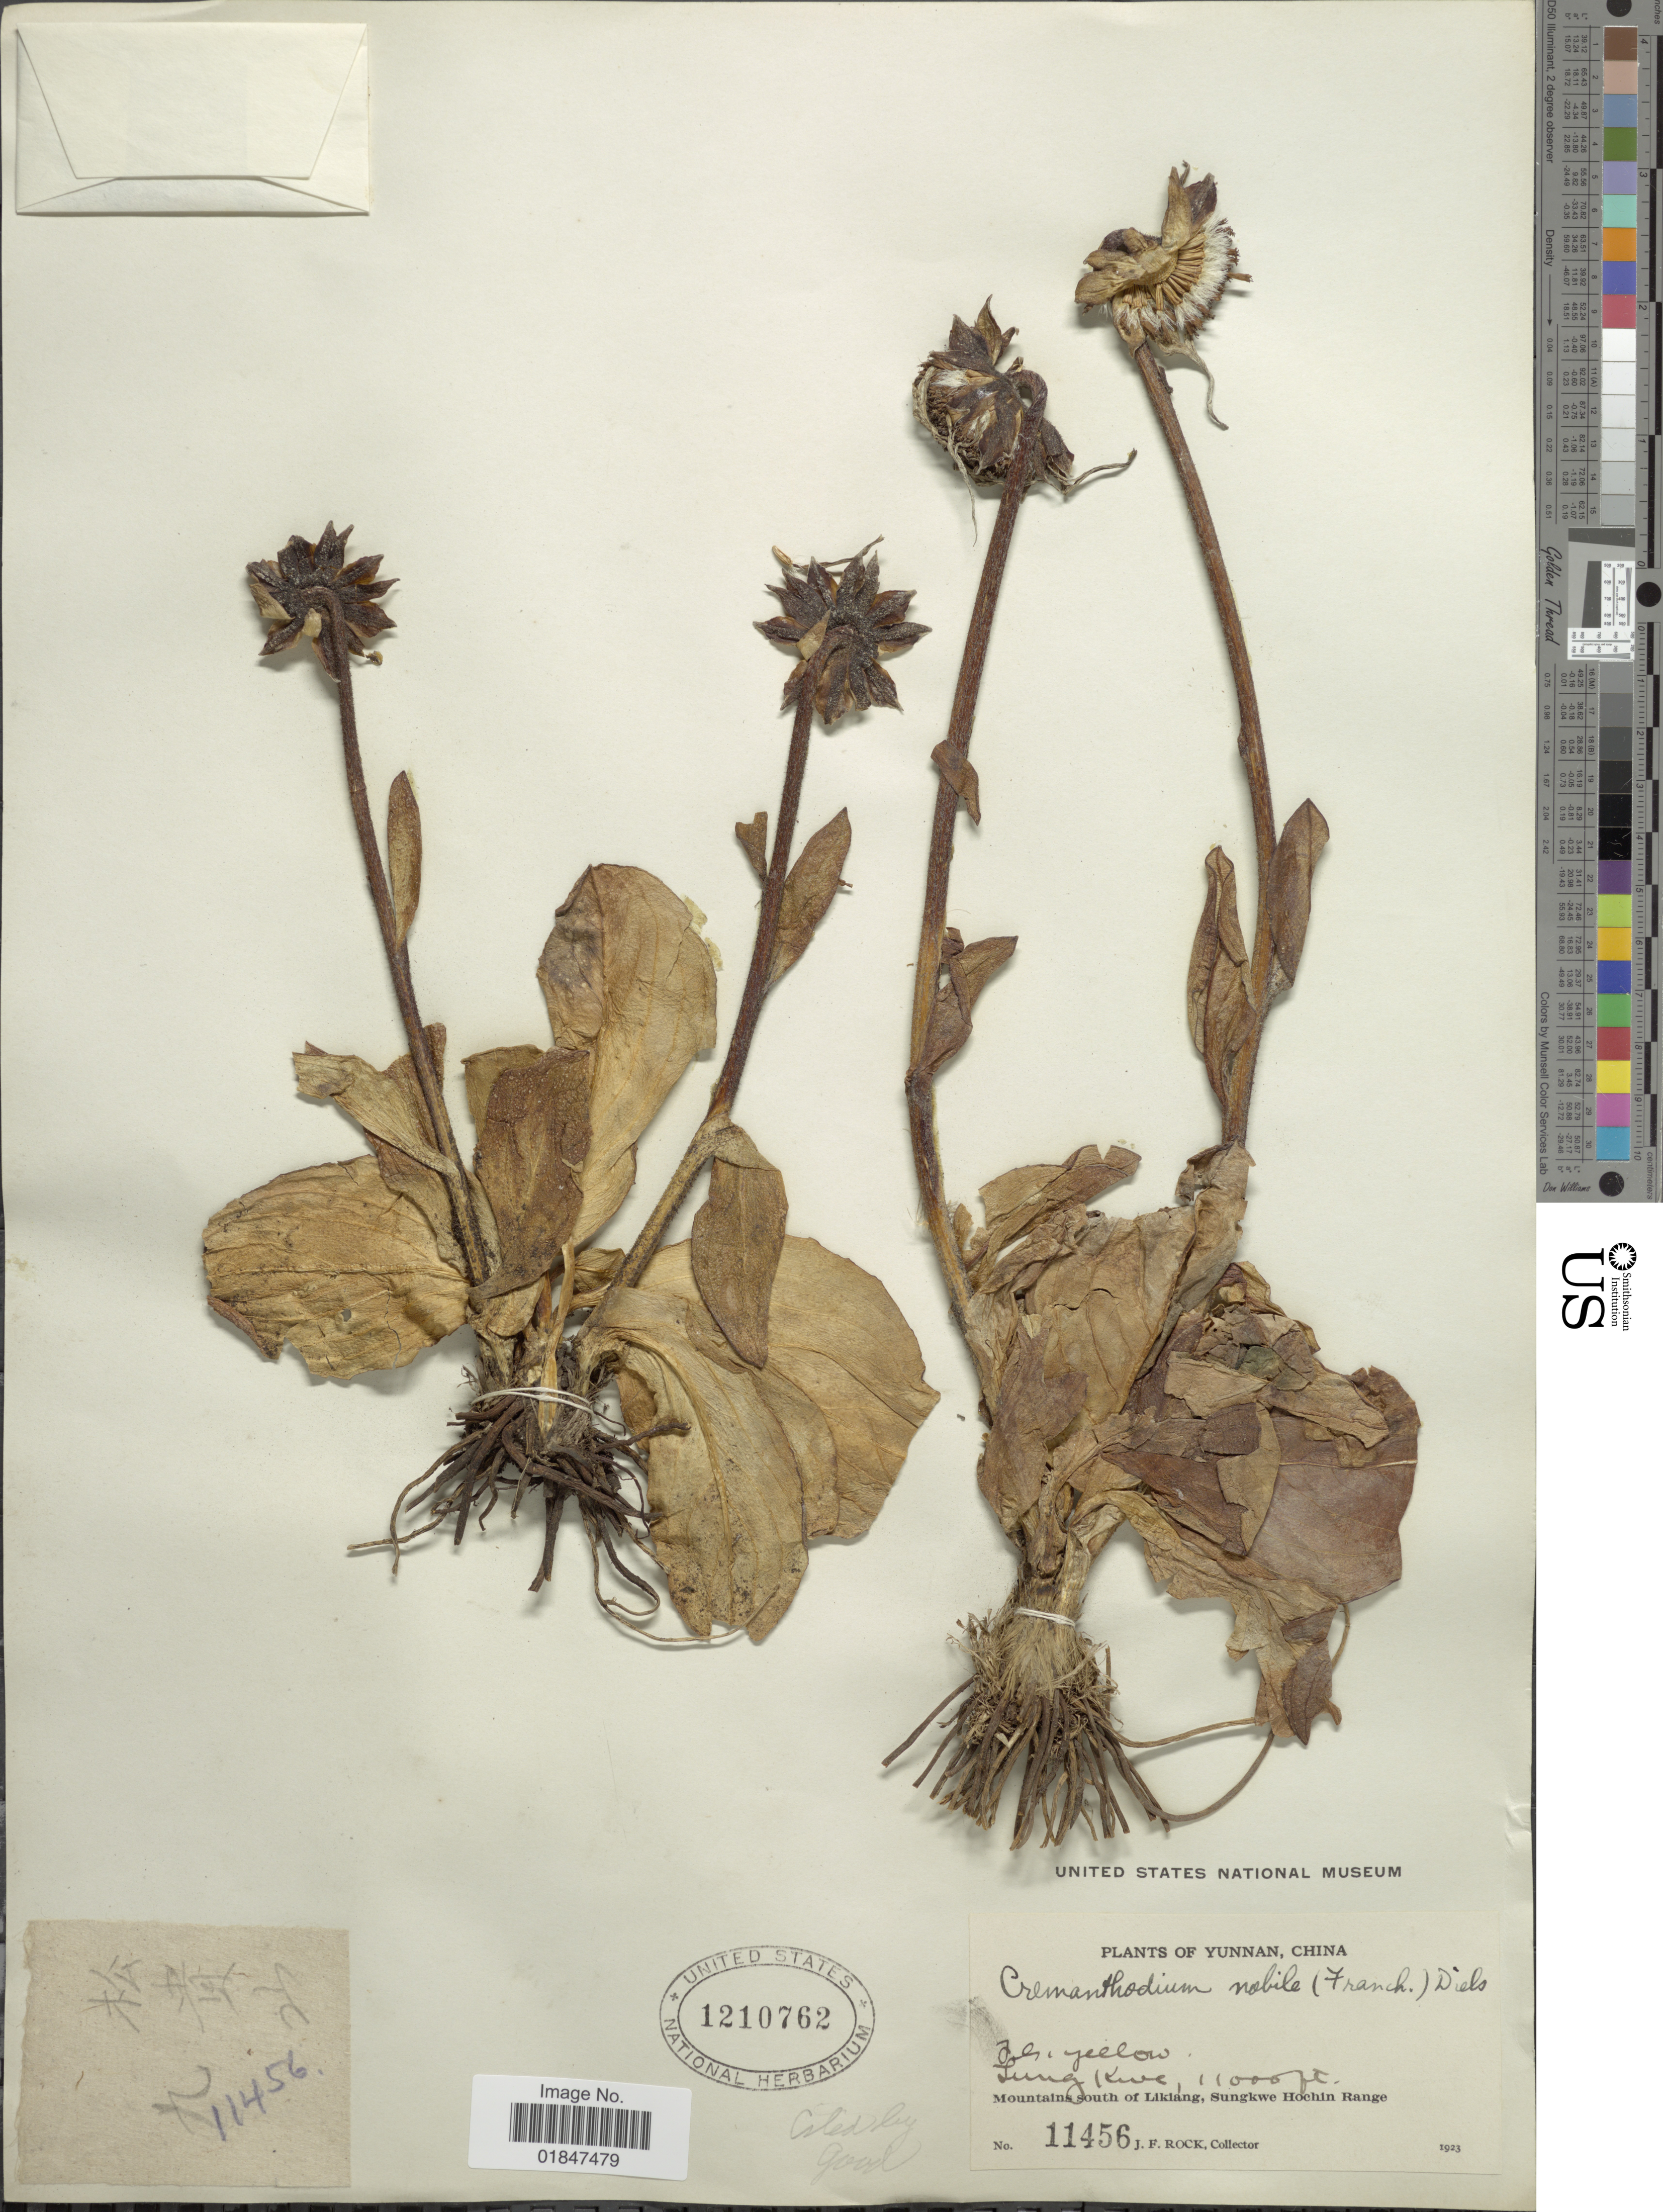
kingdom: Plantae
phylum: Tracheophyta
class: Magnoliopsida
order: Asterales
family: Asteraceae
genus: Cremanthodium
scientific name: Cremanthodium nobile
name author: (Franch.) Diels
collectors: J. Rock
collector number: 11456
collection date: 1923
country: China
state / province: Yunnan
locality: Lung Kwe, Mountains south of Likiang, Sungkwe Hochin Range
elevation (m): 3353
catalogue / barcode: US 1210762